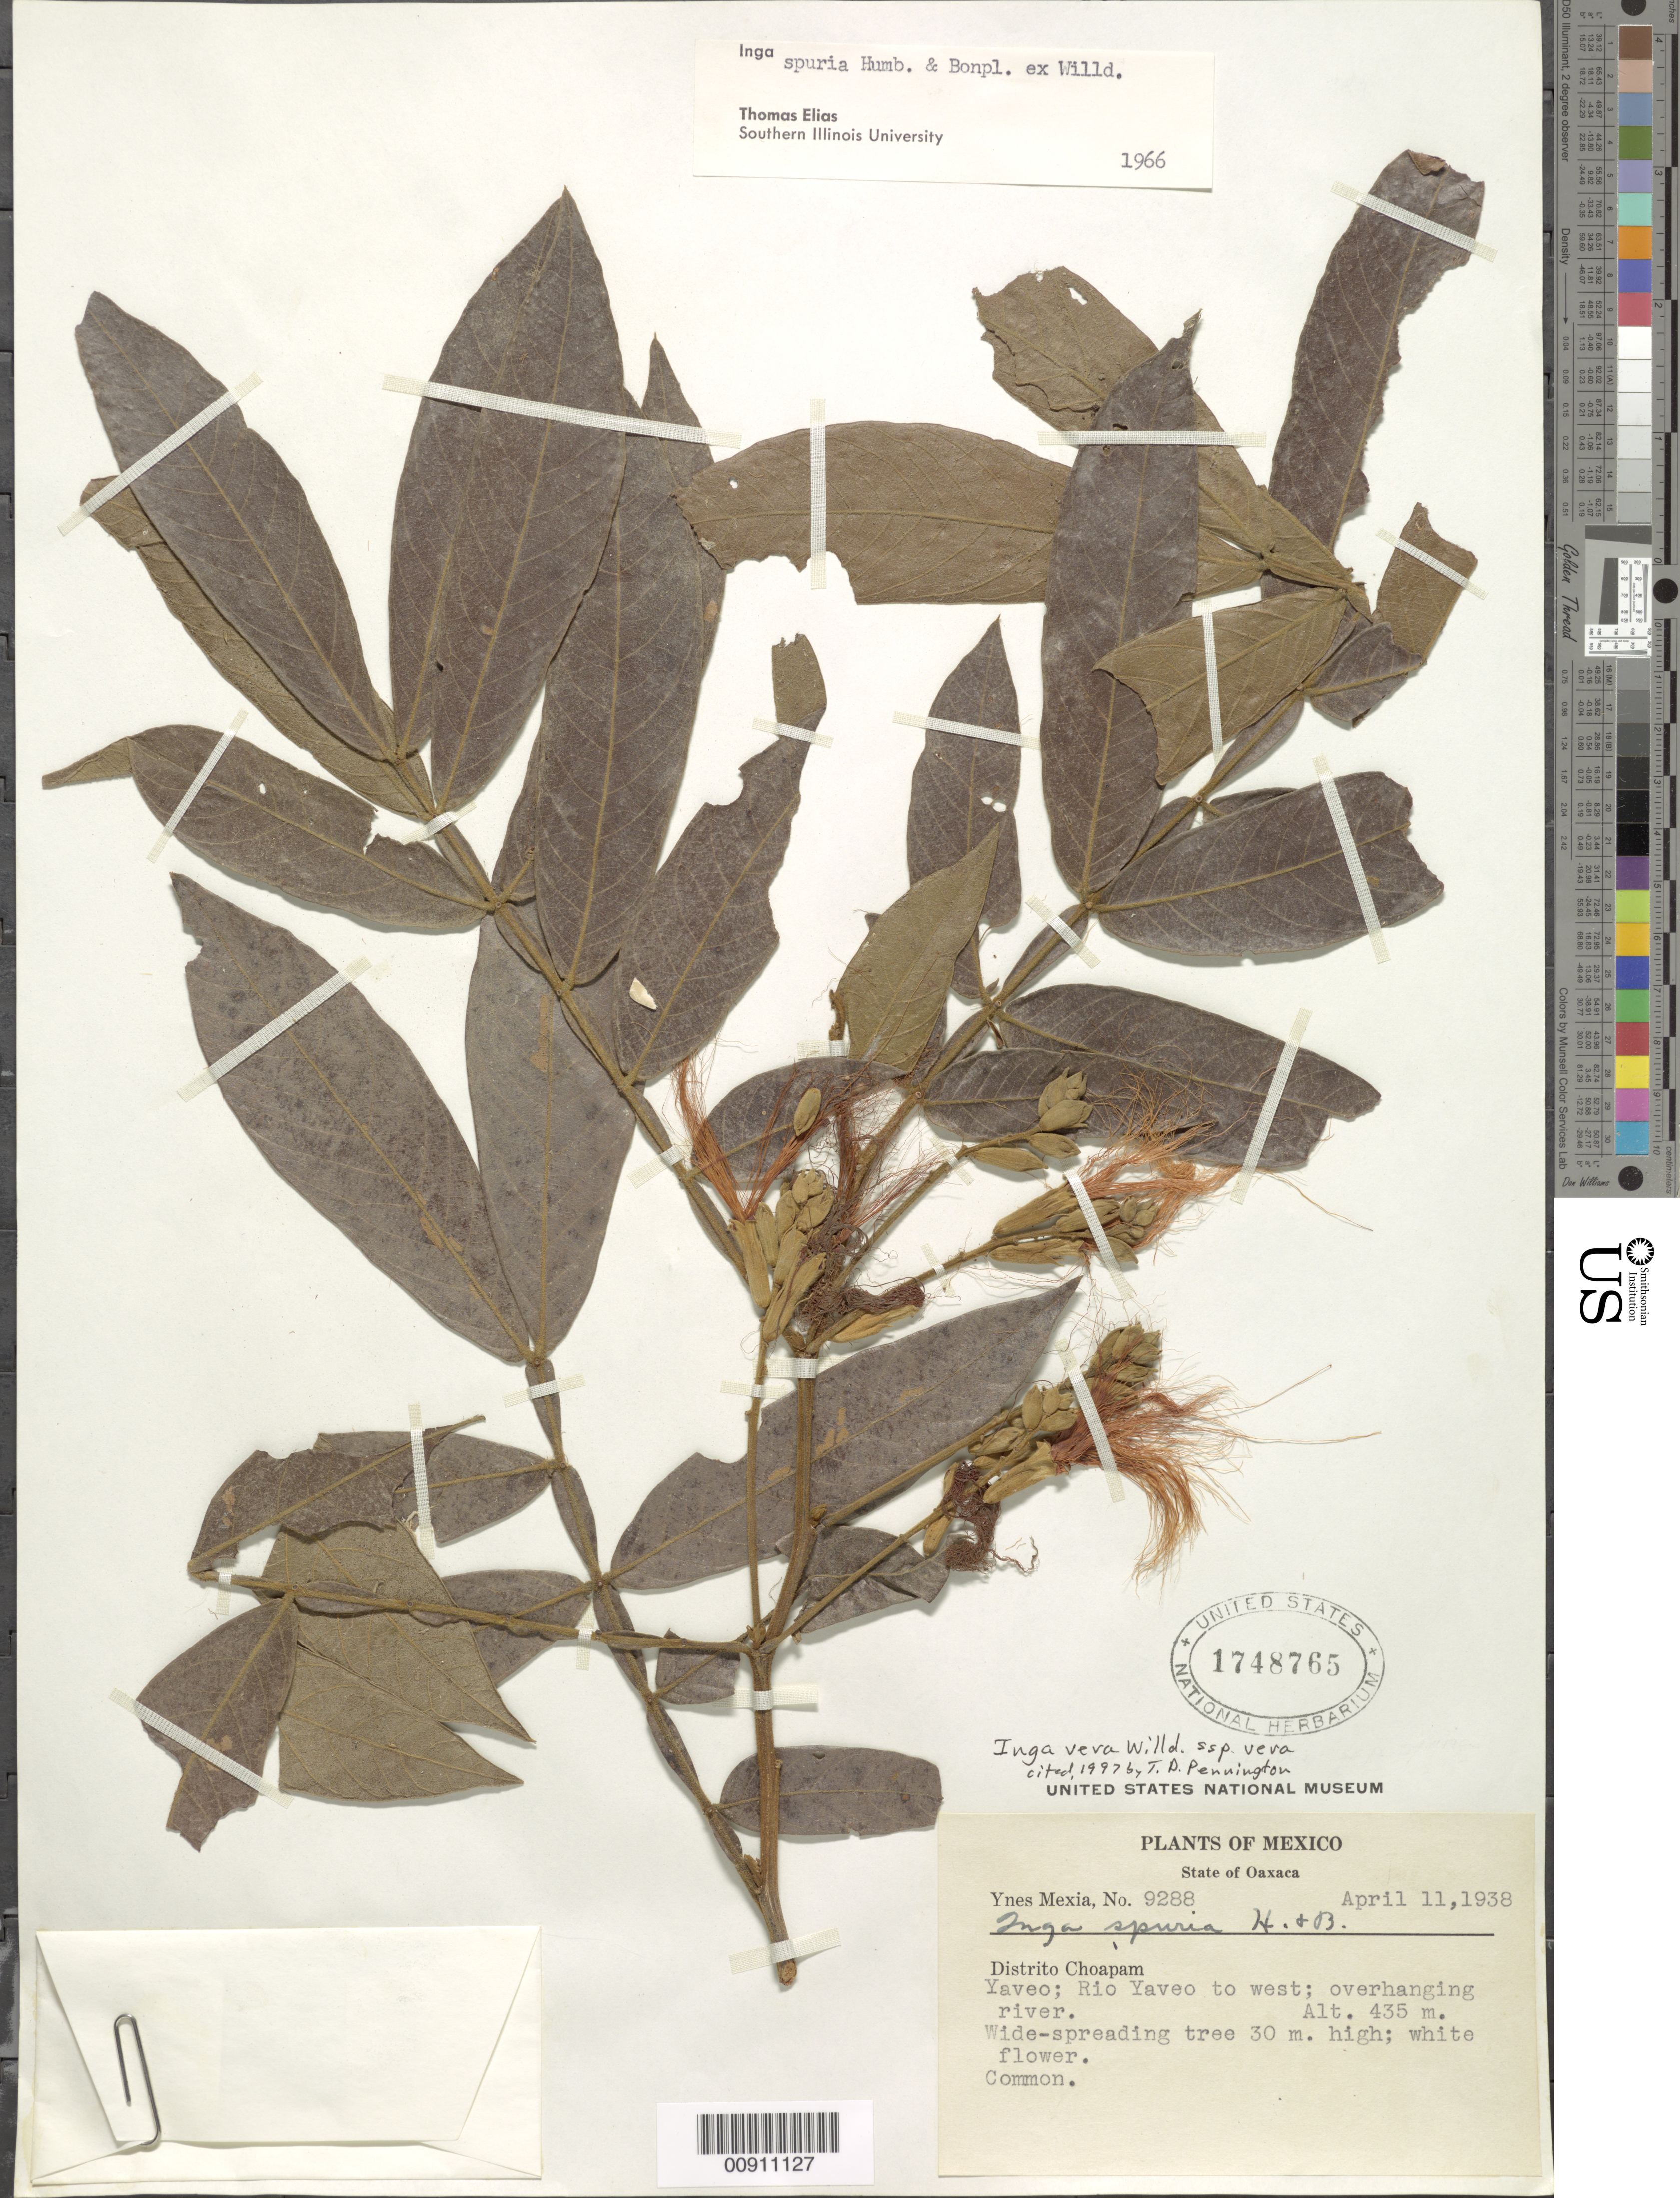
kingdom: Plantae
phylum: Tracheophyta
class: Magnoliopsida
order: Fabales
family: Fabaceae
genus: Inga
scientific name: Inga vera subsp. vera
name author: Willd.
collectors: Y. Mexia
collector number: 9288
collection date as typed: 11 Apr 1938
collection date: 1938-04-11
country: Mexico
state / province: Oaxaca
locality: Yaveo; Río Yaveo to west; Distrito Choapam, State of Oaxaca.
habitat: Overhanging river.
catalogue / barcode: US 1748765